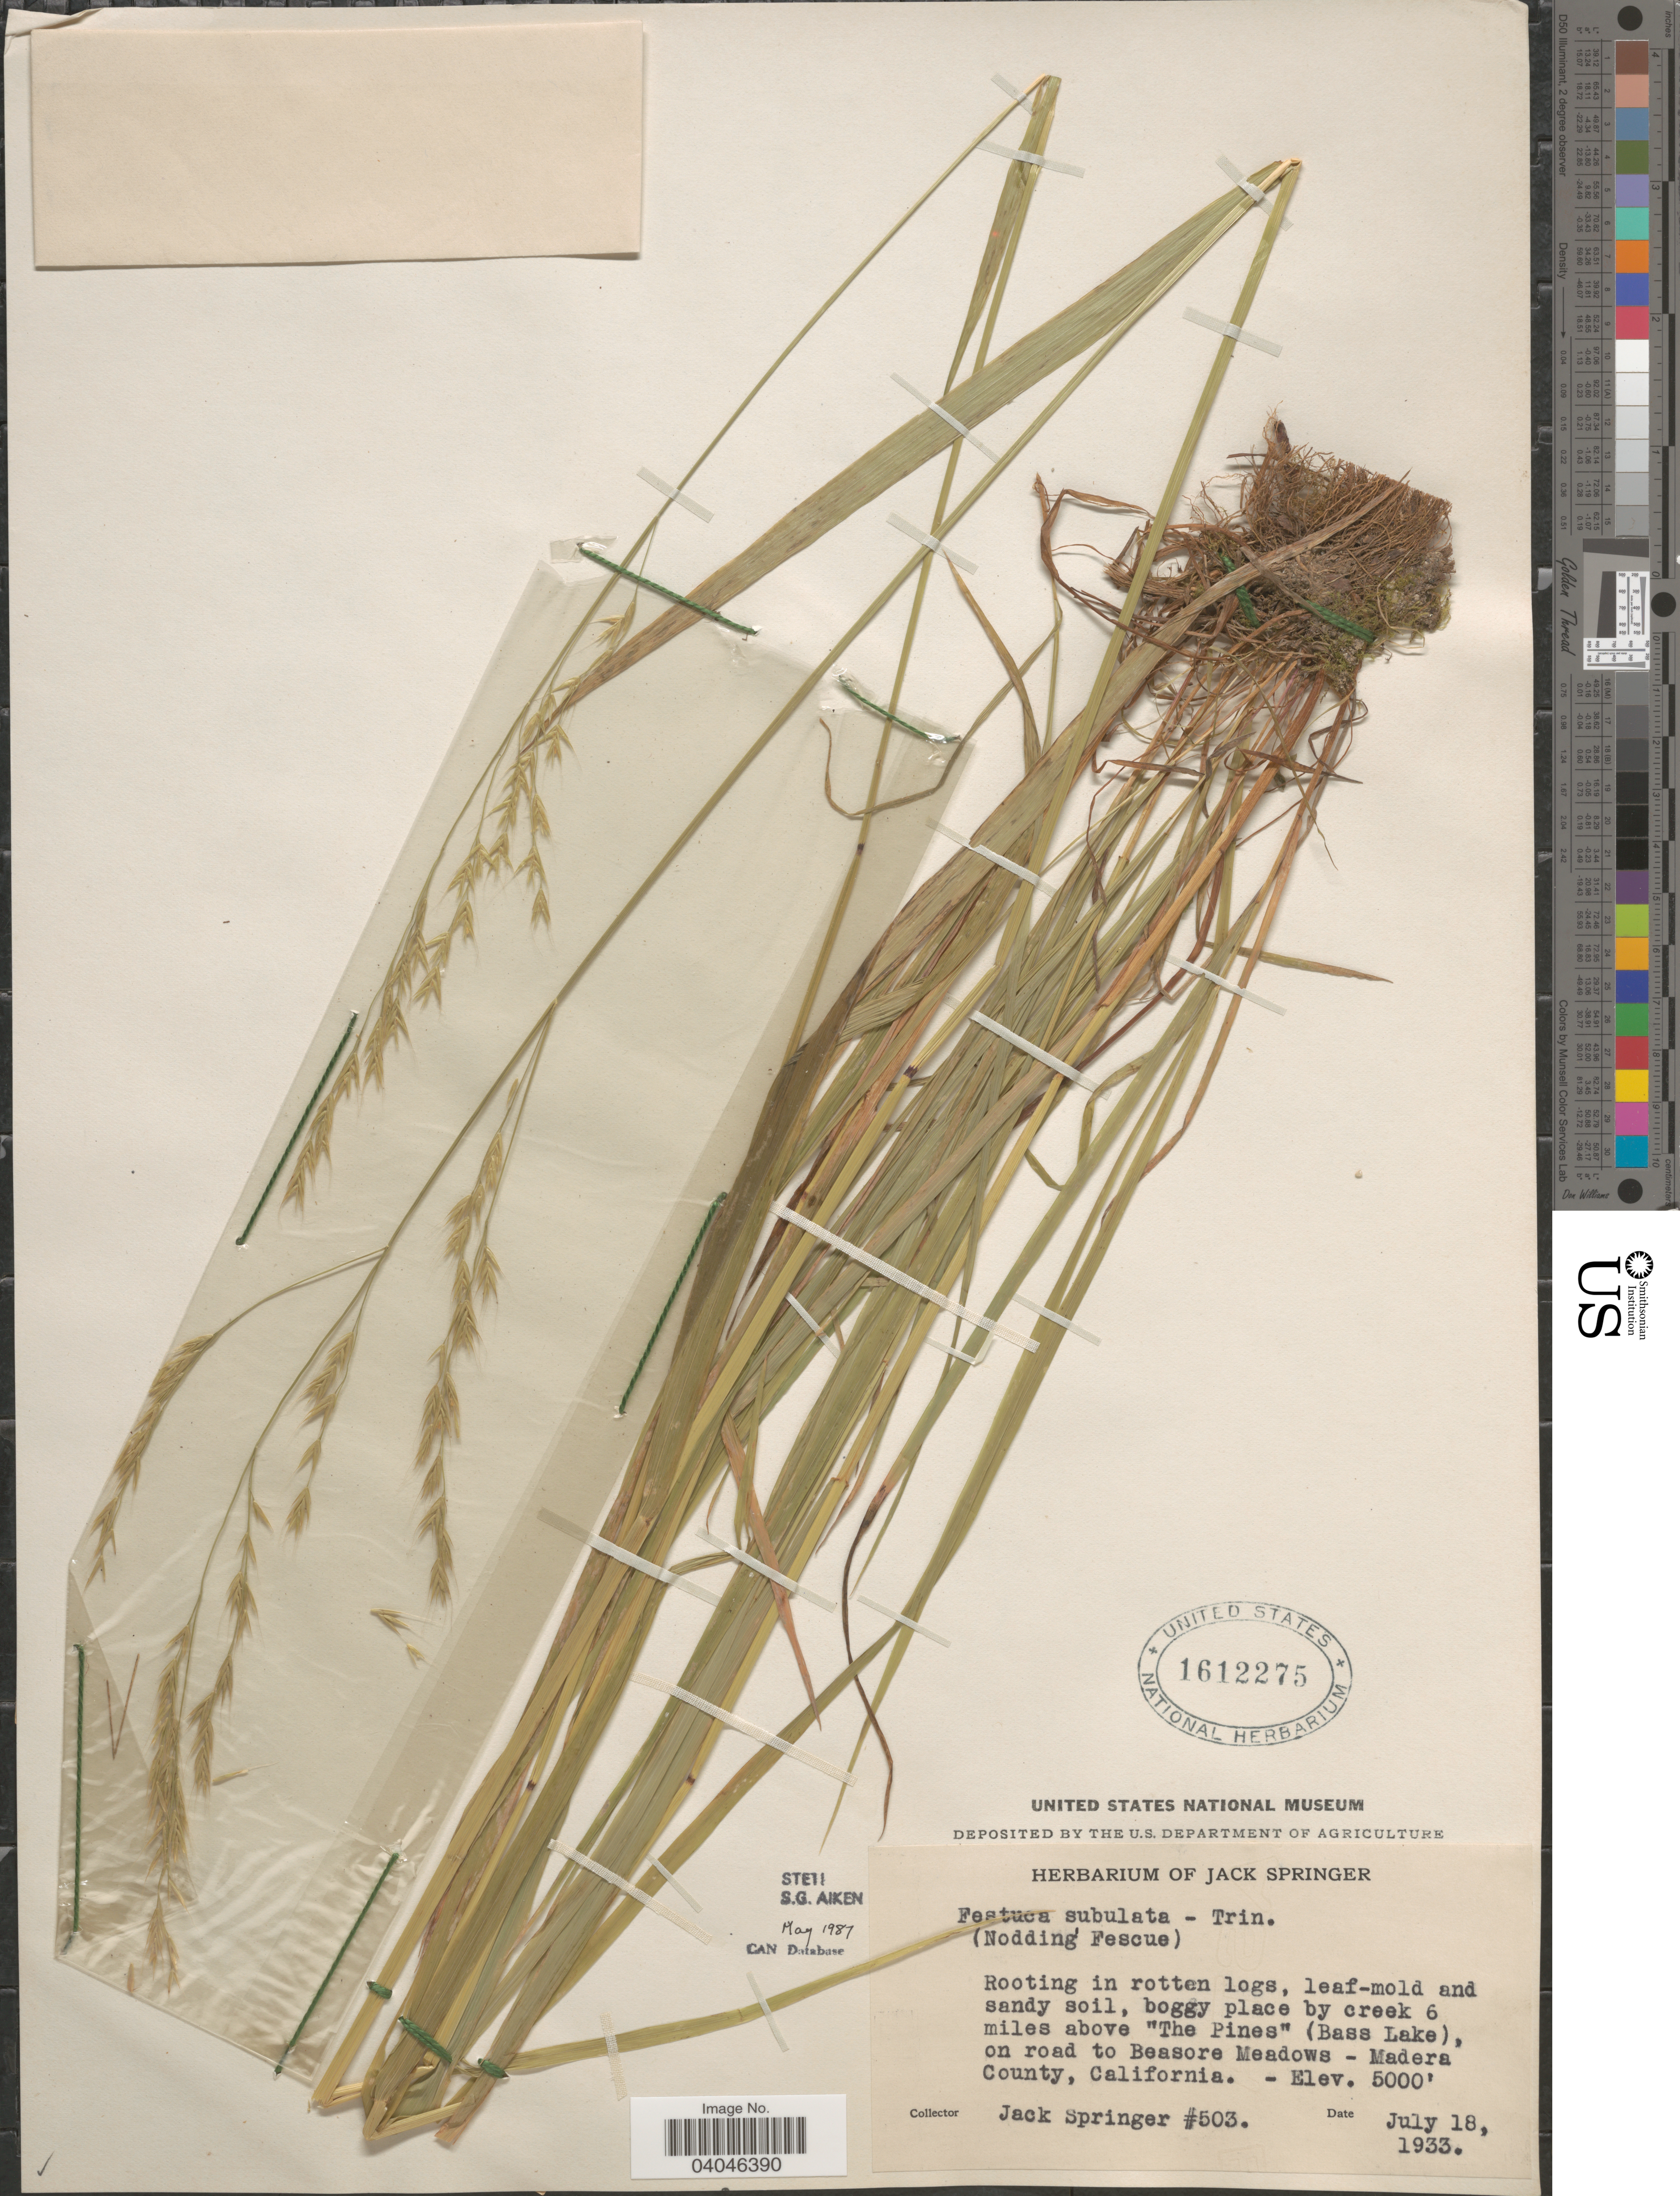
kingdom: Plantae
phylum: Tracheophyta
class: Liliopsida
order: Poales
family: Poaceae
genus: Festuca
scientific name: Festuca subulata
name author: Trin.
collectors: J. Springer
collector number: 503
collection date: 1933-07-18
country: United States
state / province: California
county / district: Madera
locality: By creek 6 miles above "The Pines" (Bass Lake), on road to Beasore Meadows - Madera County.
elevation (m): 1524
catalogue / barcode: US 1612275